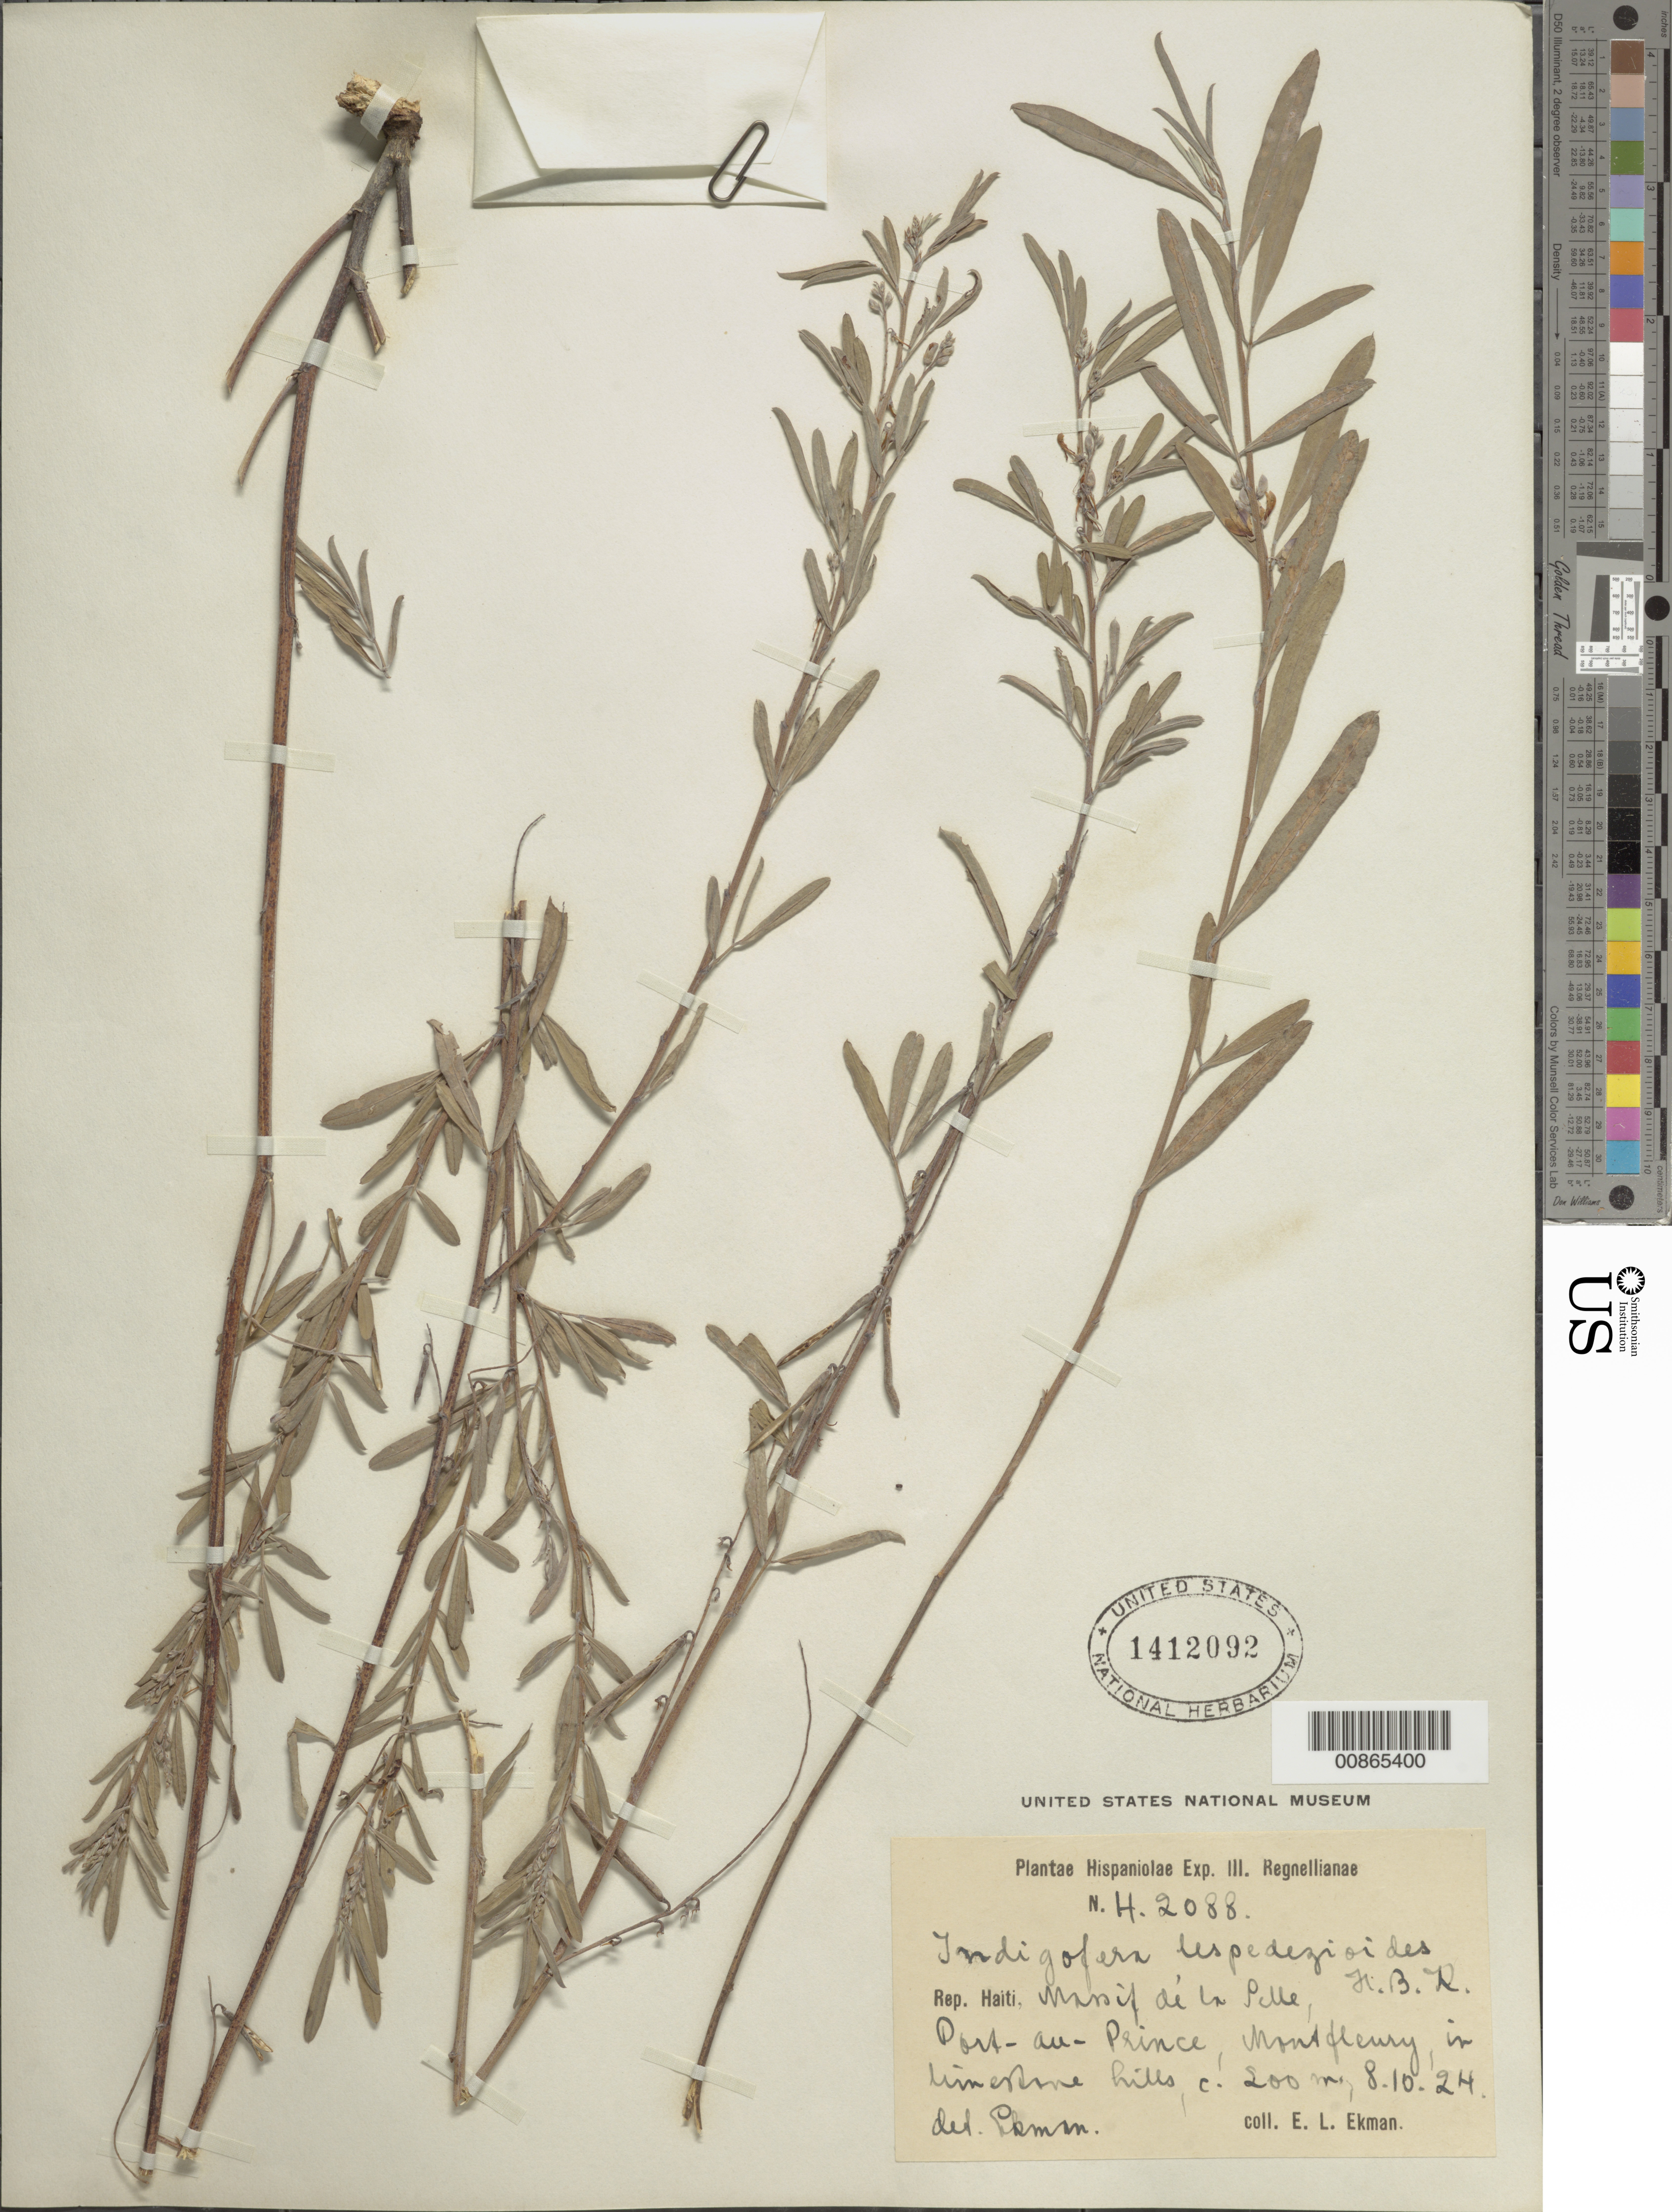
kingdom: Plantae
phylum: Tracheophyta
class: Magnoliopsida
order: Fabales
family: Fabaceae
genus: Indigofera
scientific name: Indigofera lespedezioides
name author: Kunth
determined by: Ekman, E. L.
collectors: E. L. Ekman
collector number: H 2088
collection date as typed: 08 Oct 1924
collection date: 1924-10-08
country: Haiti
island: Hispaniola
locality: Massif de la Selle, Port-au-Prince, Montfleury.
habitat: In limestone hills.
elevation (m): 200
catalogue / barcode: US 1412092